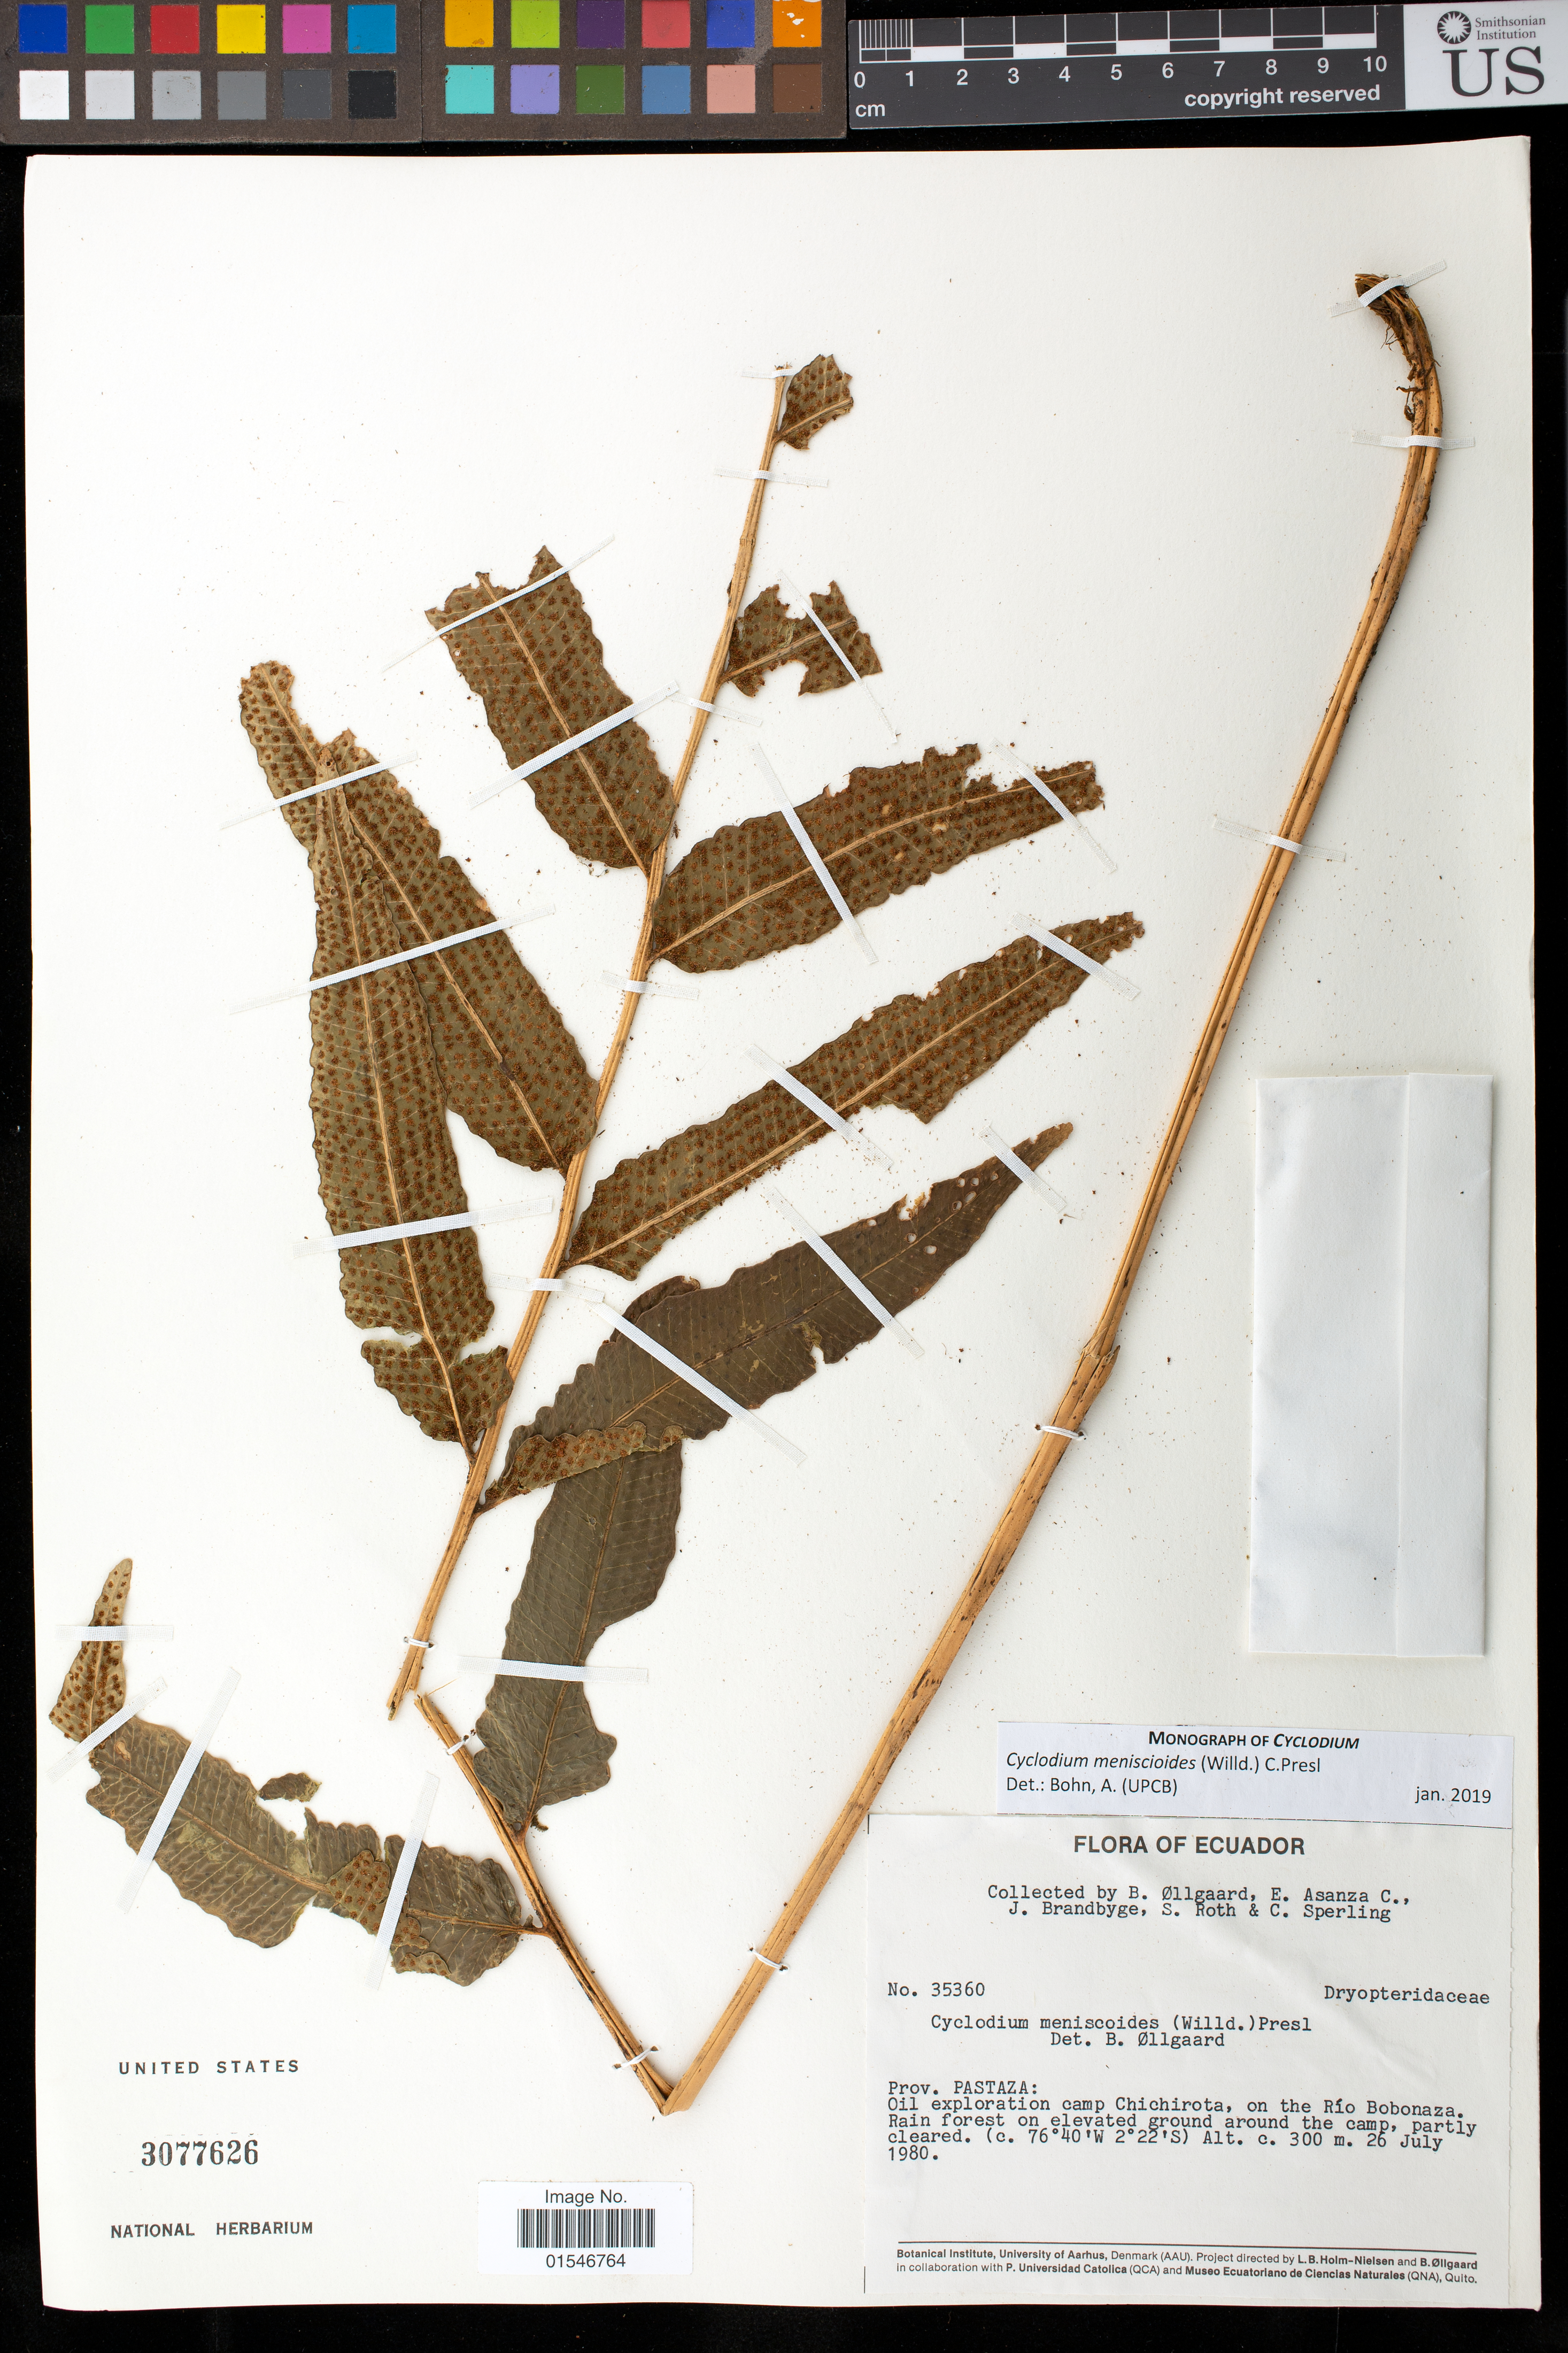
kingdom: Plantae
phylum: Tracheophyta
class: Polypodiopsida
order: Polypodiales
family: Dryopteridaceae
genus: Cyclodium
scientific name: Cyclodium meniscioides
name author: (Willd.) C. Presl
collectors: B. Ollgaart, E. Asanza C., J. Brandbyge, S. Roth & C. Sperling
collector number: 35360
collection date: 1980-07-26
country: Ecuador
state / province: Pastaza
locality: Oil exploration camp Chichirota, on the Río Bobonaza. Rain forest on elevated ground around the camp, partly cleared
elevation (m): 300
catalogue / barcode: US 3077626